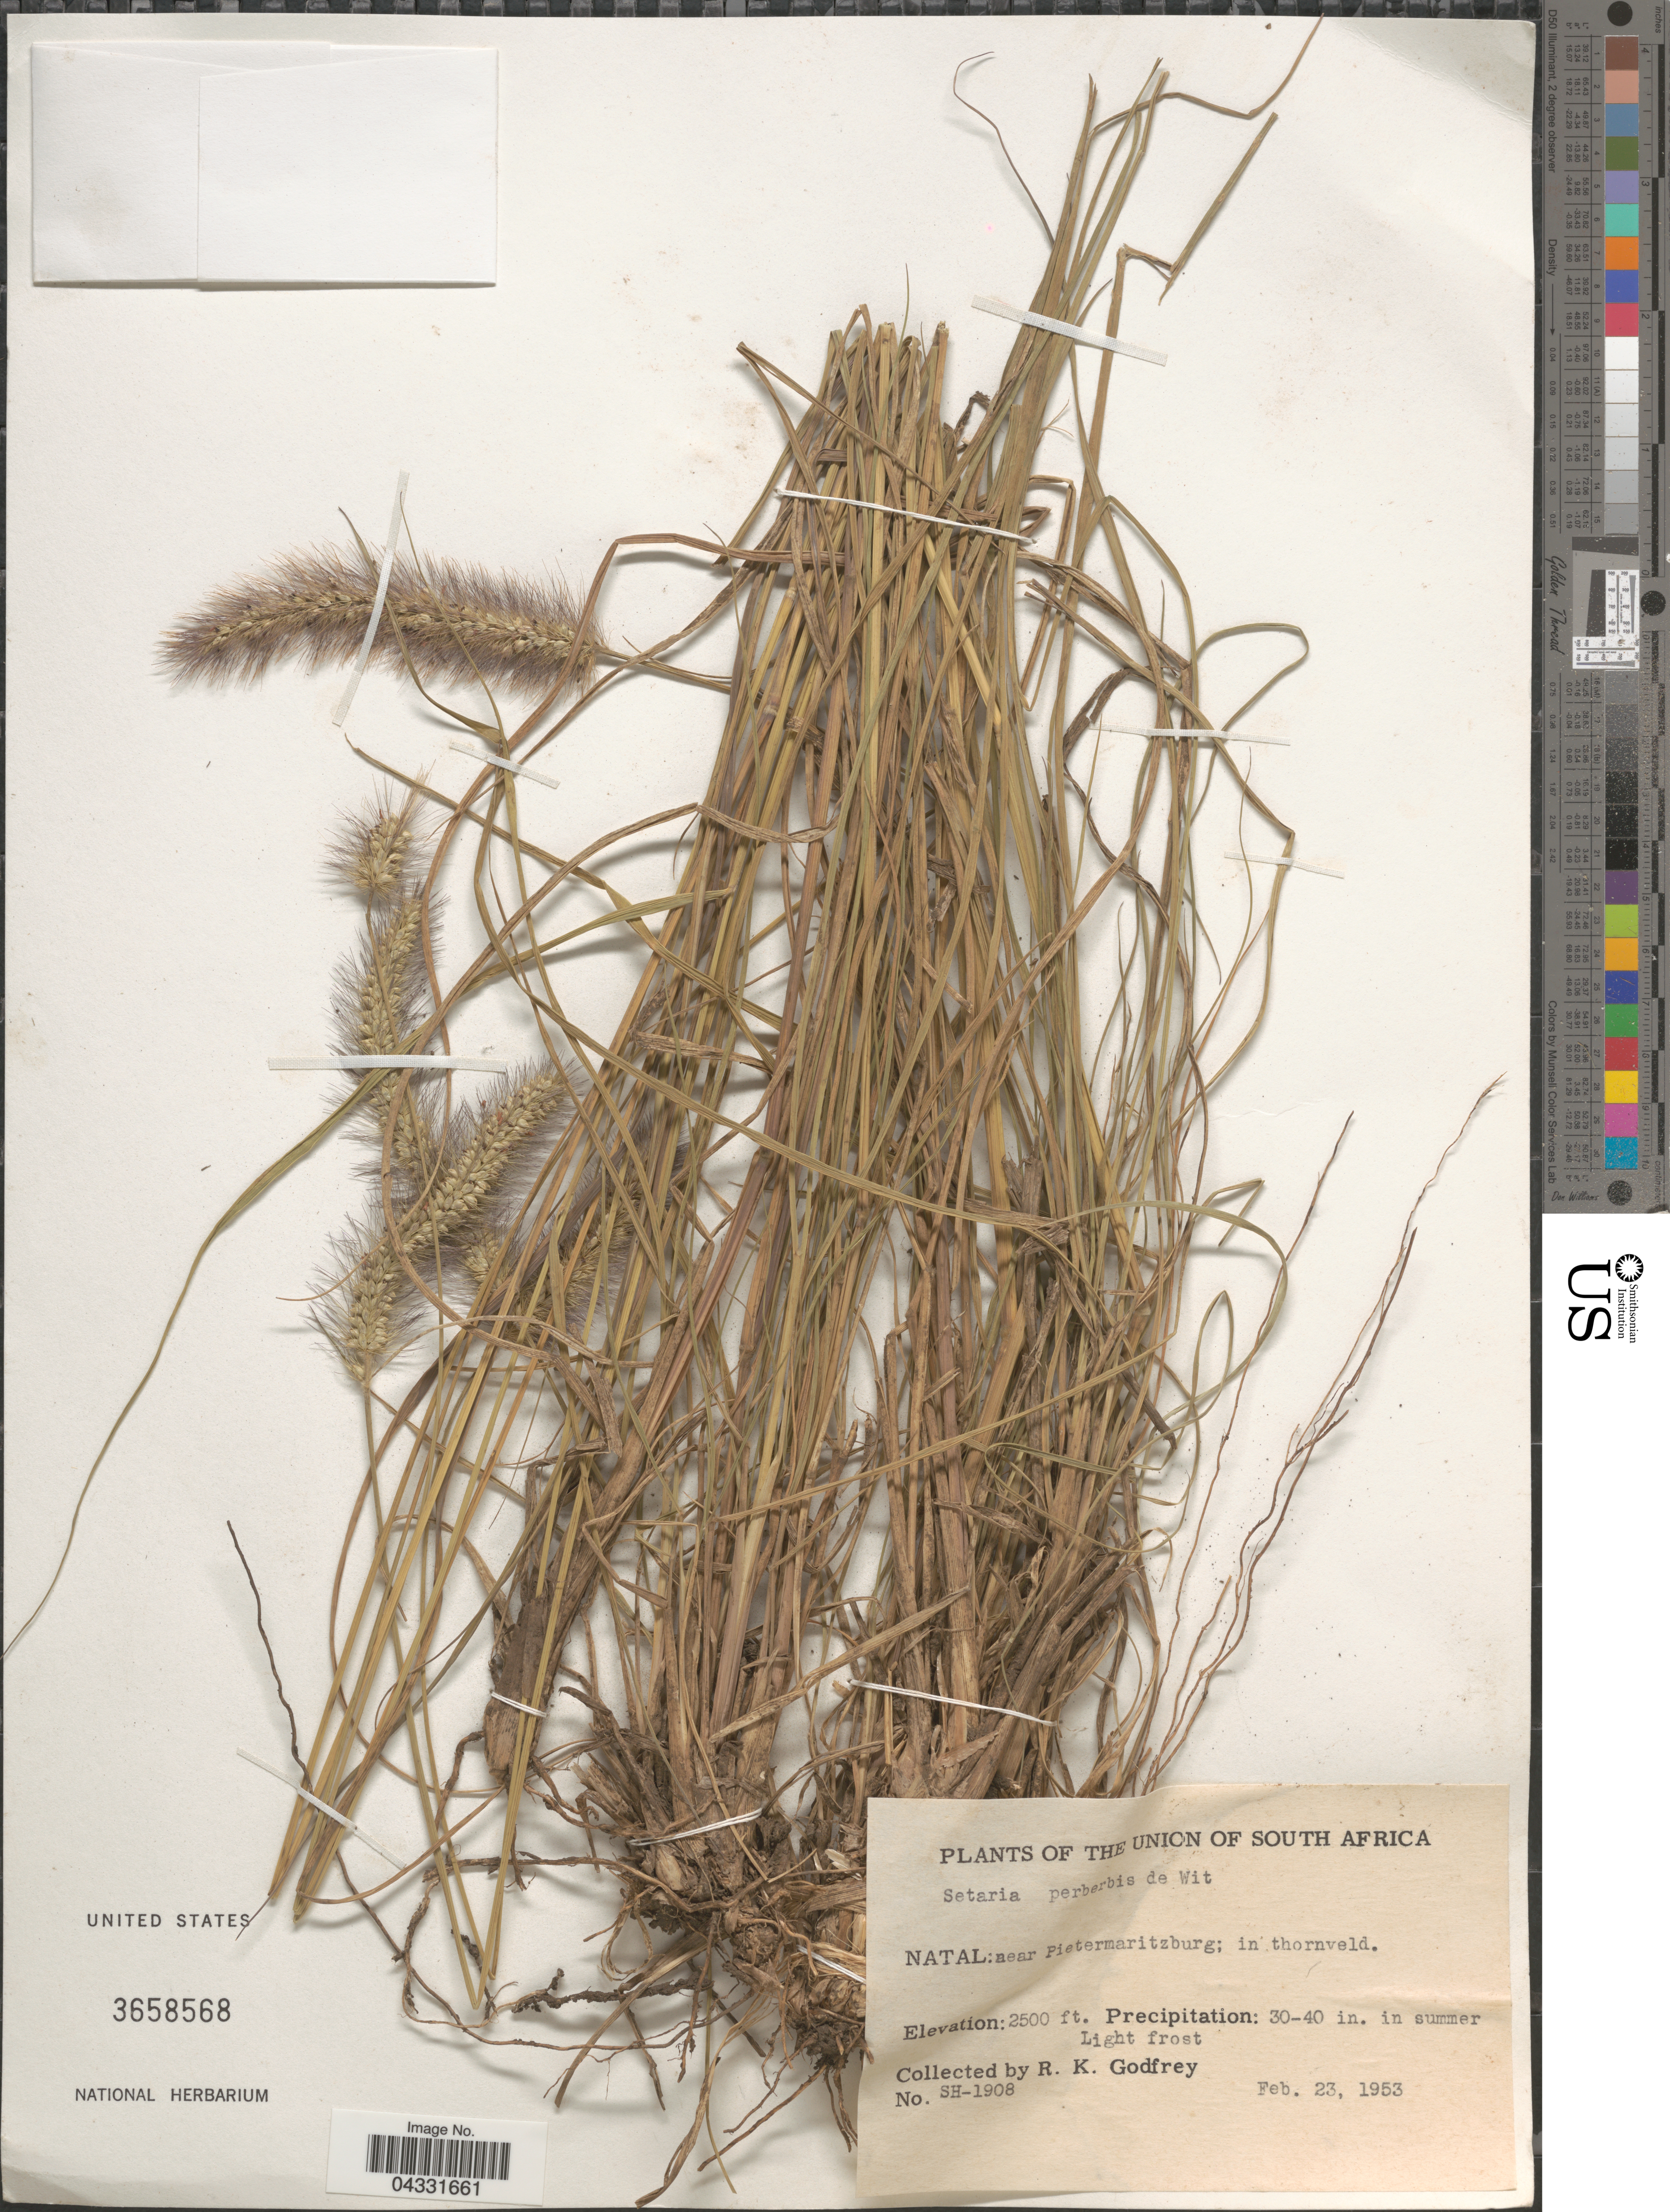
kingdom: Plantae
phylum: Tracheophyta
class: Liliopsida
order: Poales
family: Poaceae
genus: Setaria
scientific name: Setaria nigrirostris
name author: (Nees) Durand & Schinz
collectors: R. K. Godfrey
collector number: SH-1908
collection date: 1953-02-23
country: South Africa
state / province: KwaZulu-Natal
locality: The Union of South Africa. Natal:near Pietermaritzburg.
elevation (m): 762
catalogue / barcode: US 3658568